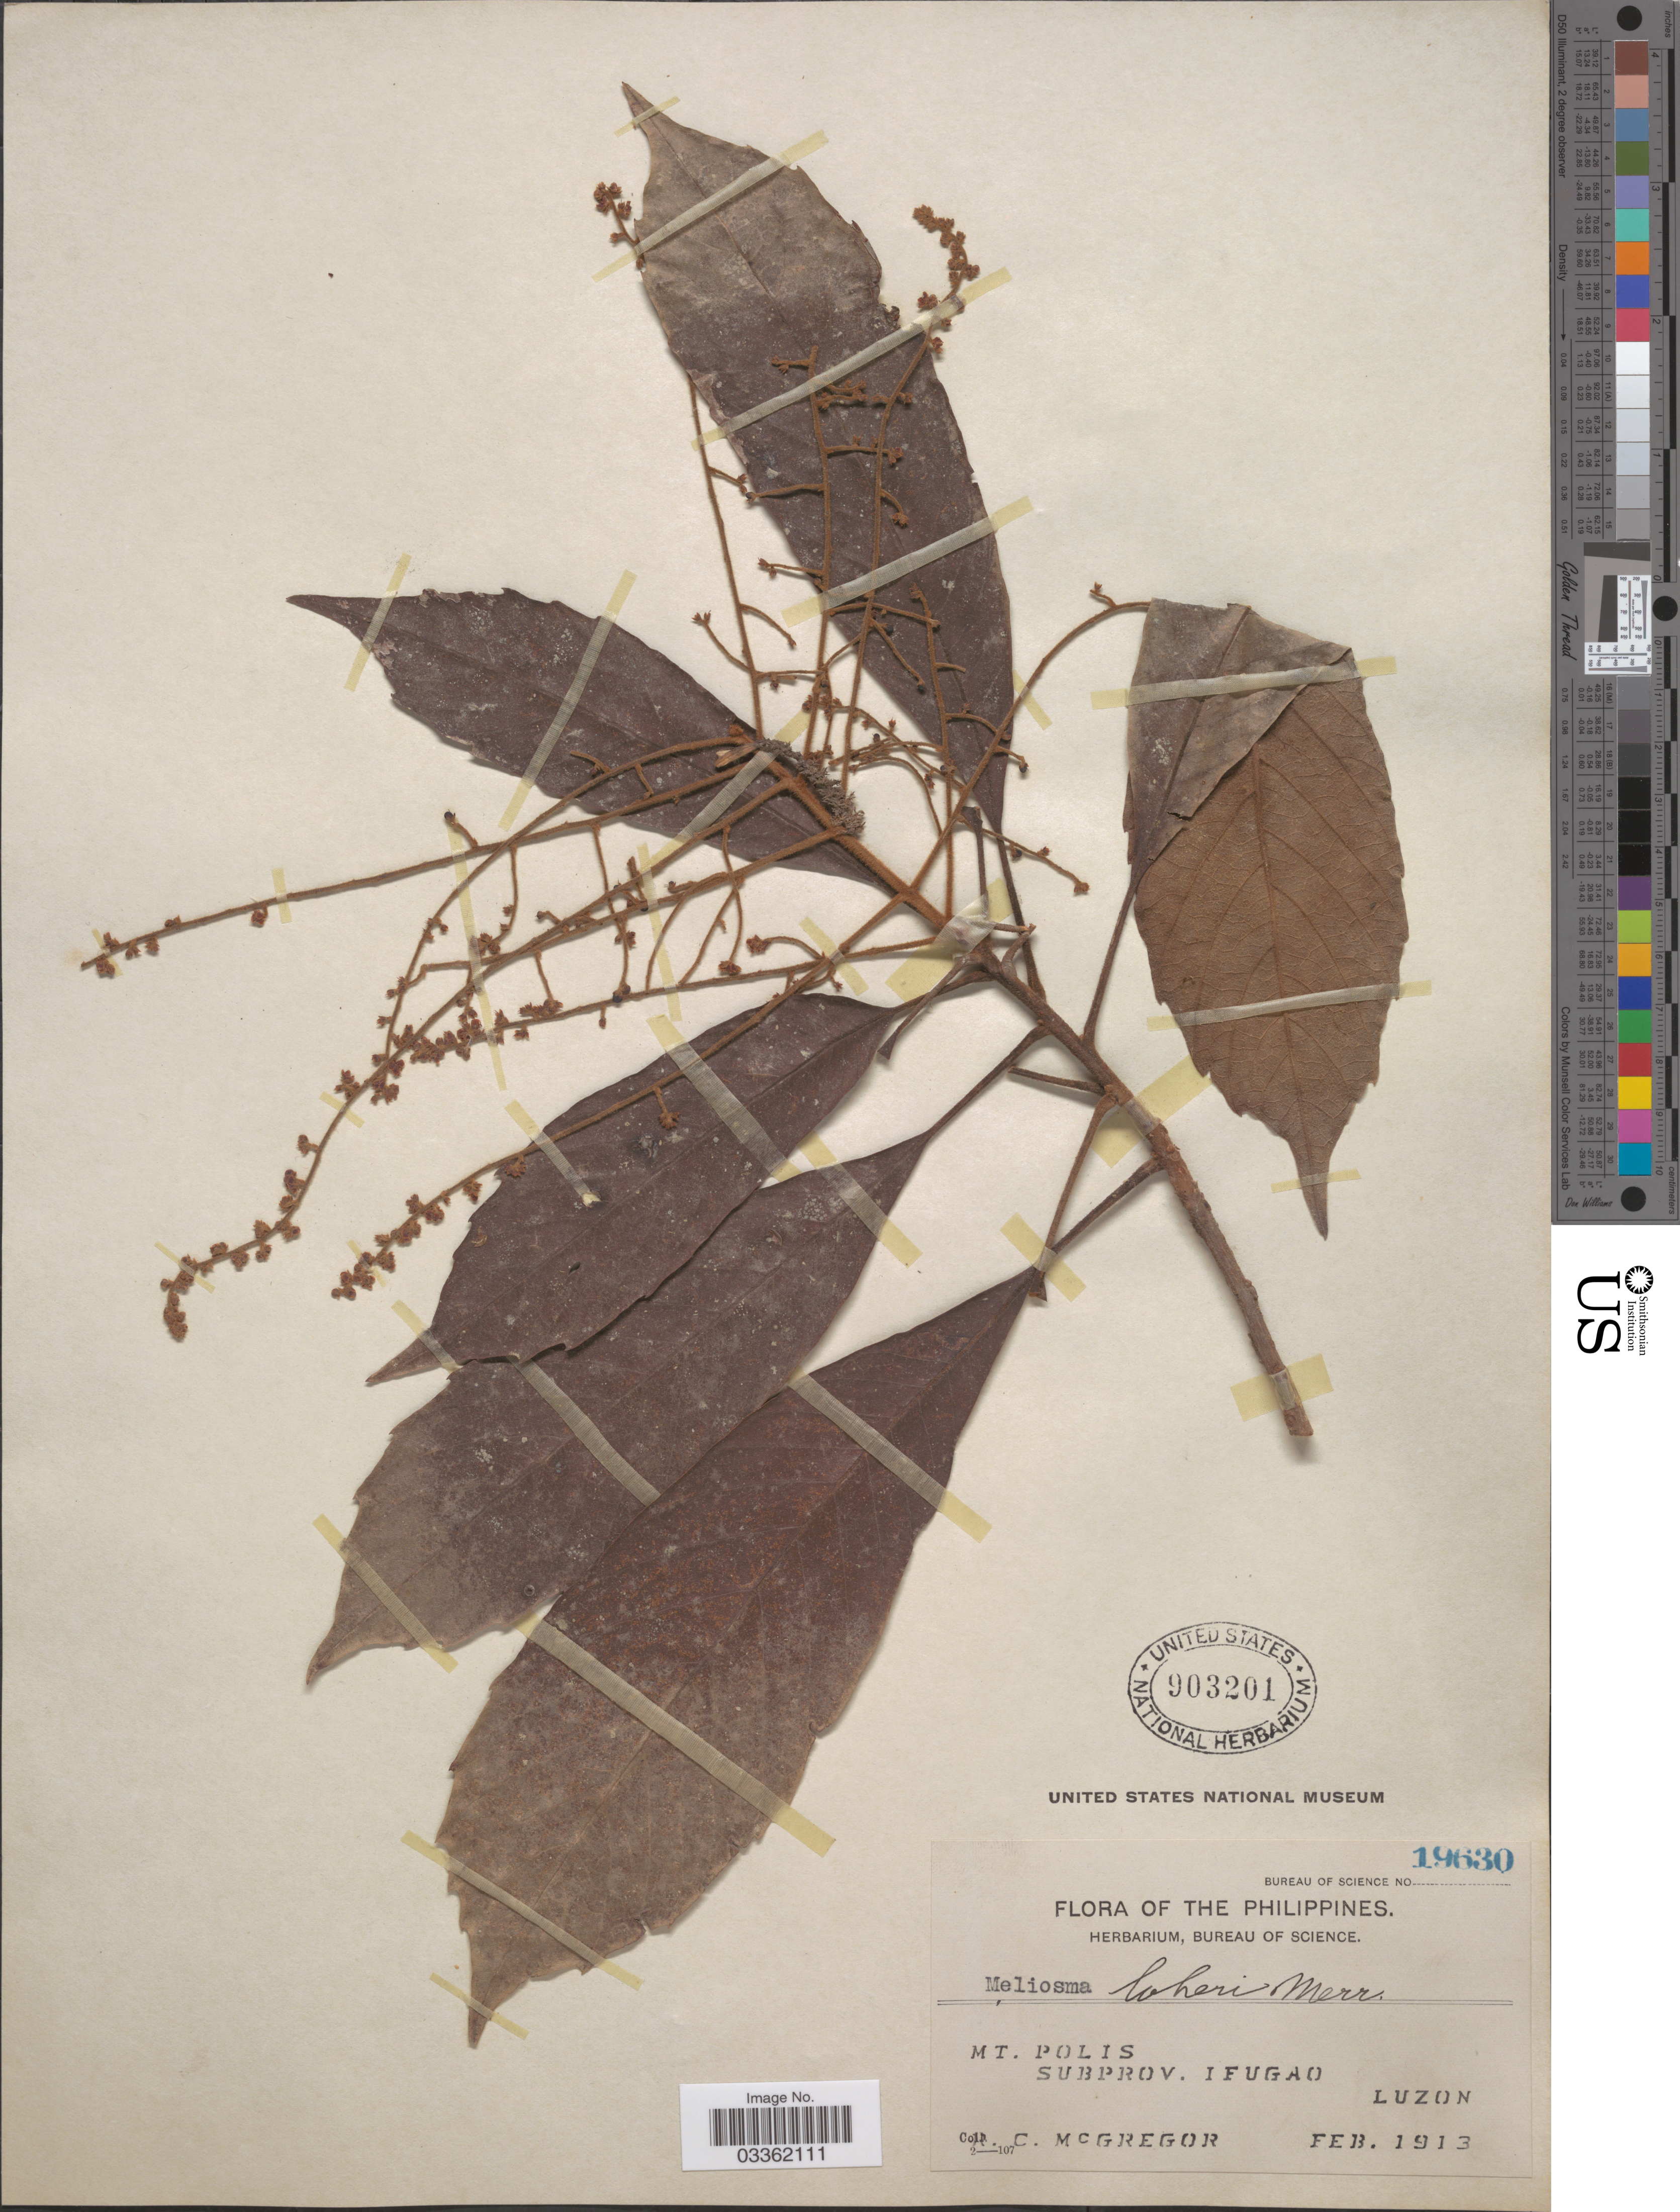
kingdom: Plantae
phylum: Tracheophyta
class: Magnoliopsida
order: Proteales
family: Sabiaceae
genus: Meliosma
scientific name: Meliosma loheri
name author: Merr.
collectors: C. McGregor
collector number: Bureau of Science 19630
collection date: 1913-02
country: Philippines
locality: Mt. Polis. Subprov. Ifugao. Luzon.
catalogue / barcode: US 903201